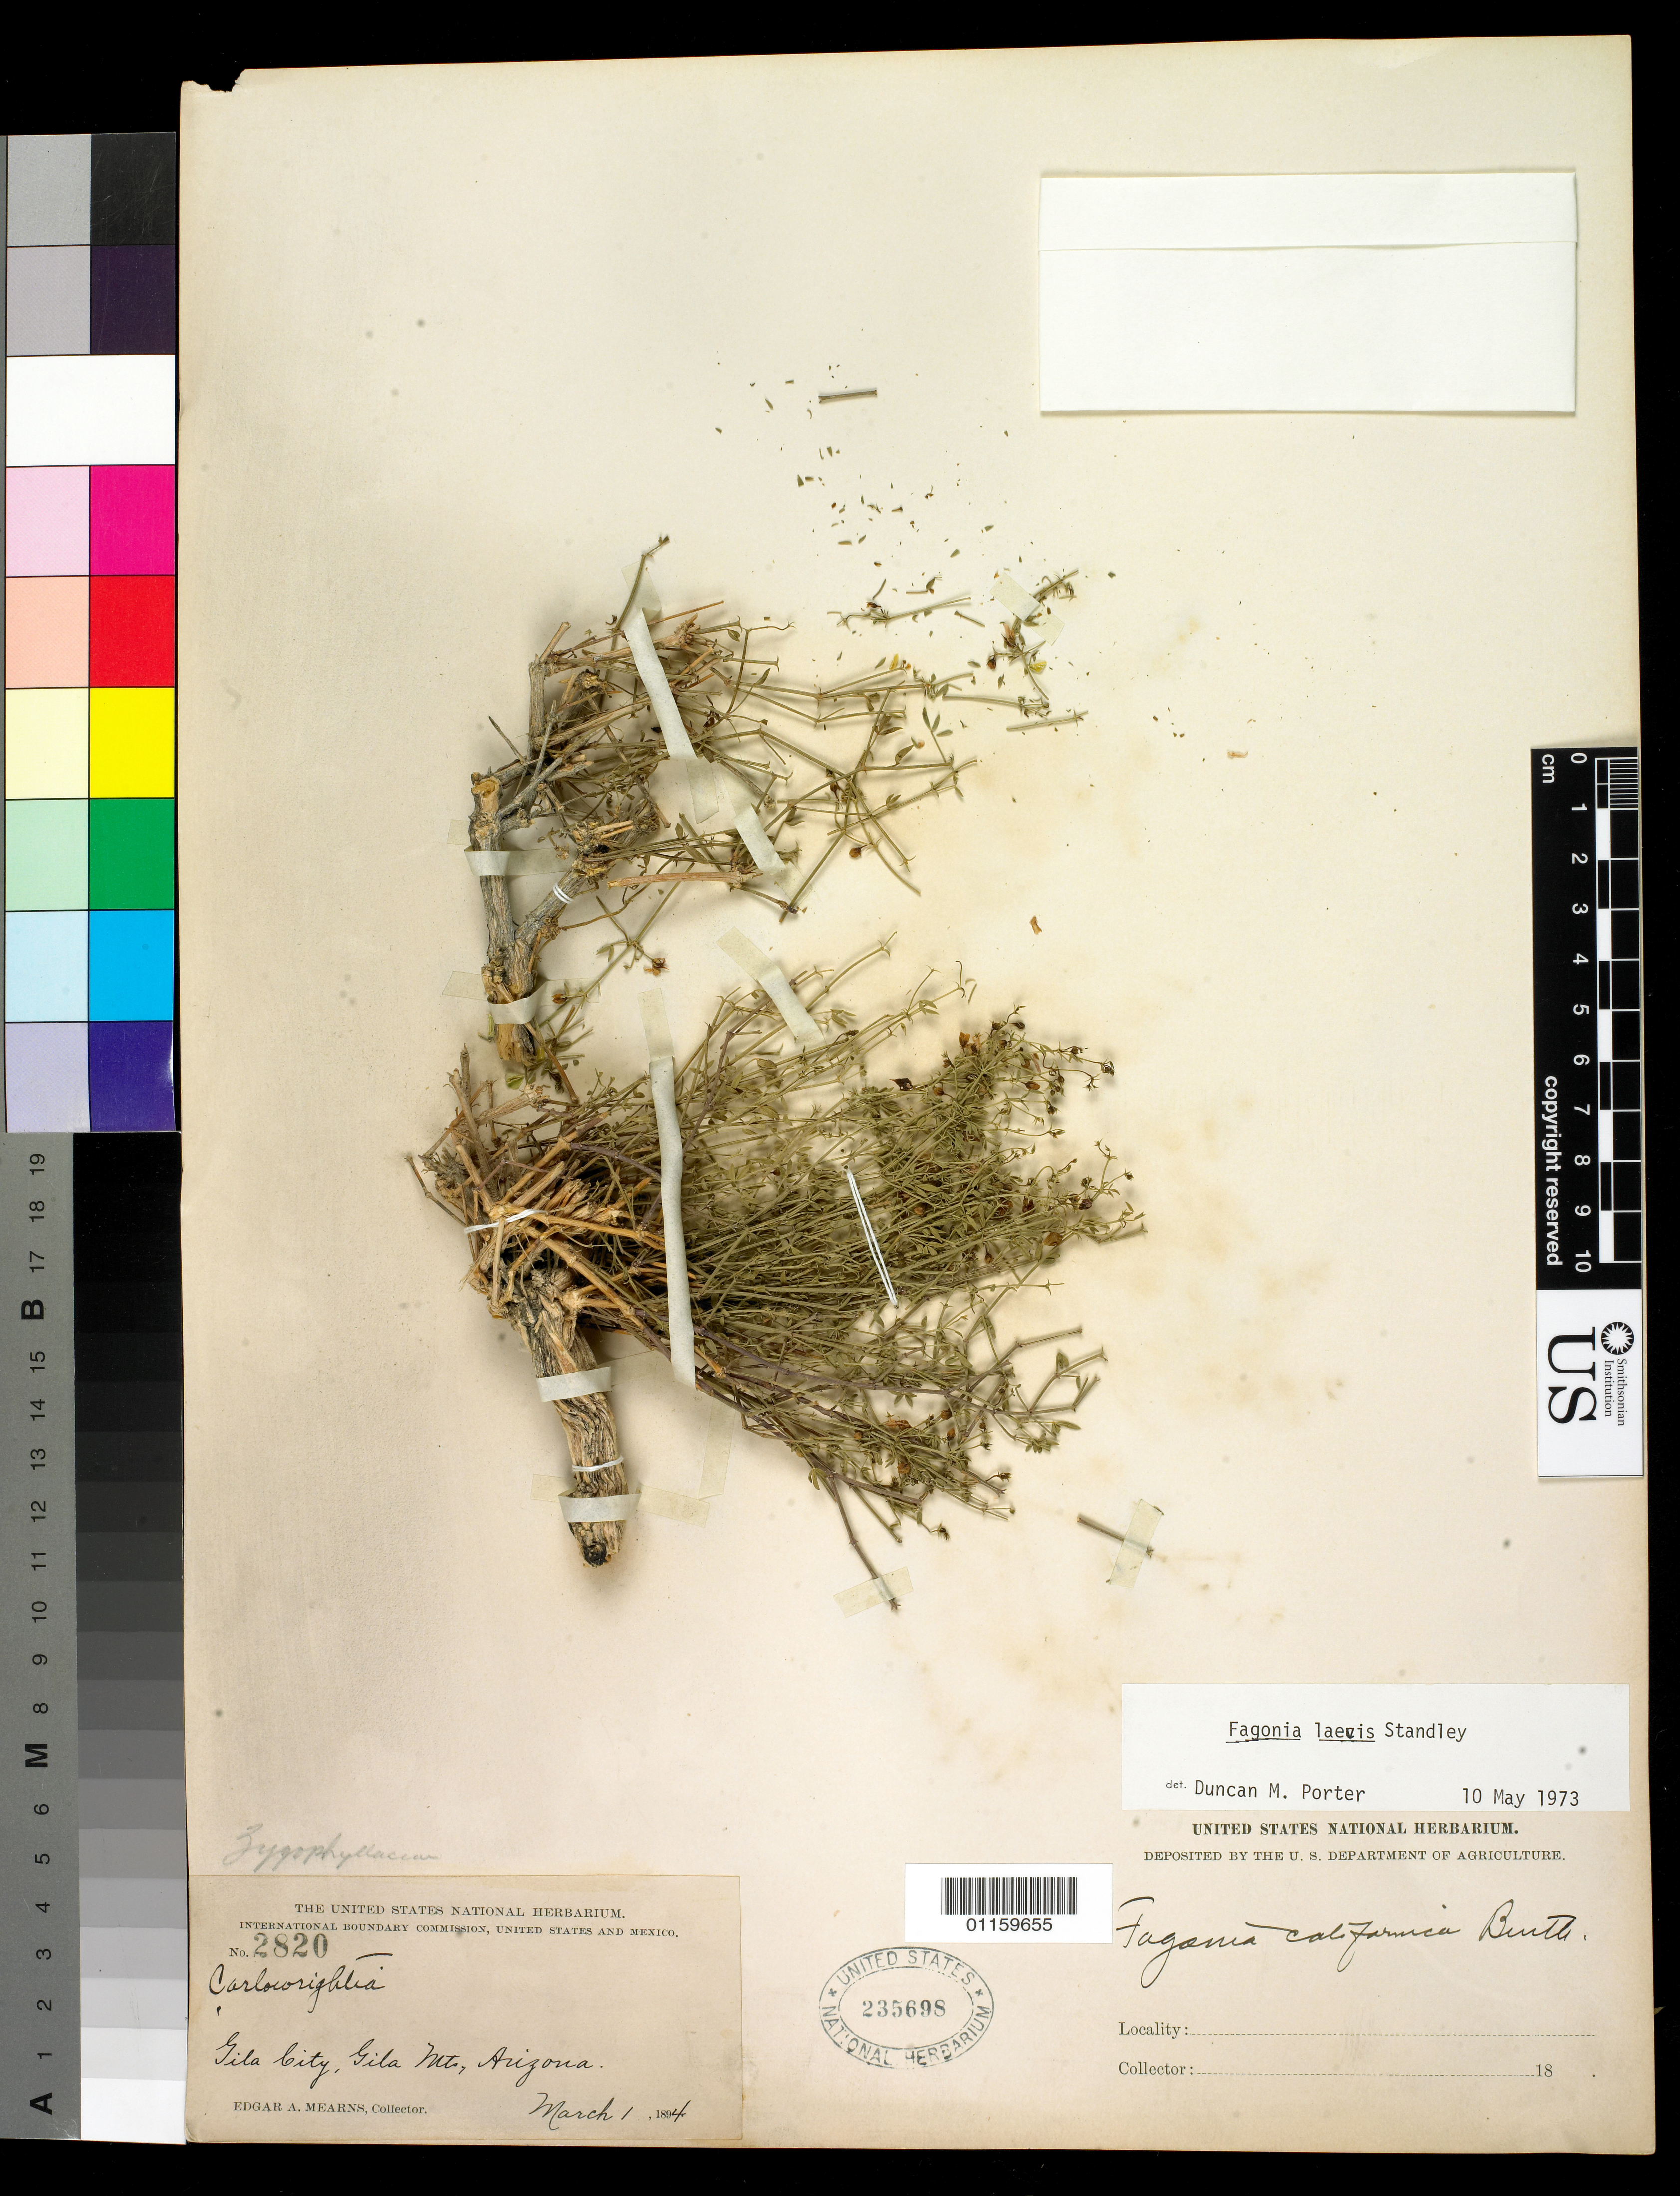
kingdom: Plantae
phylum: Tracheophyta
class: Magnoliopsida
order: Zygophyllales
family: Zygophyllaceae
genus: Fagonia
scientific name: Fagonia laevis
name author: Standl.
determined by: Porter, D. M.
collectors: E. A. Mearns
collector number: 2820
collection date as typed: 01 Mar 1894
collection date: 1894-03-01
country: United States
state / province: Arizona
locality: Gila City, Gila Mts.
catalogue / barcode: US 235698